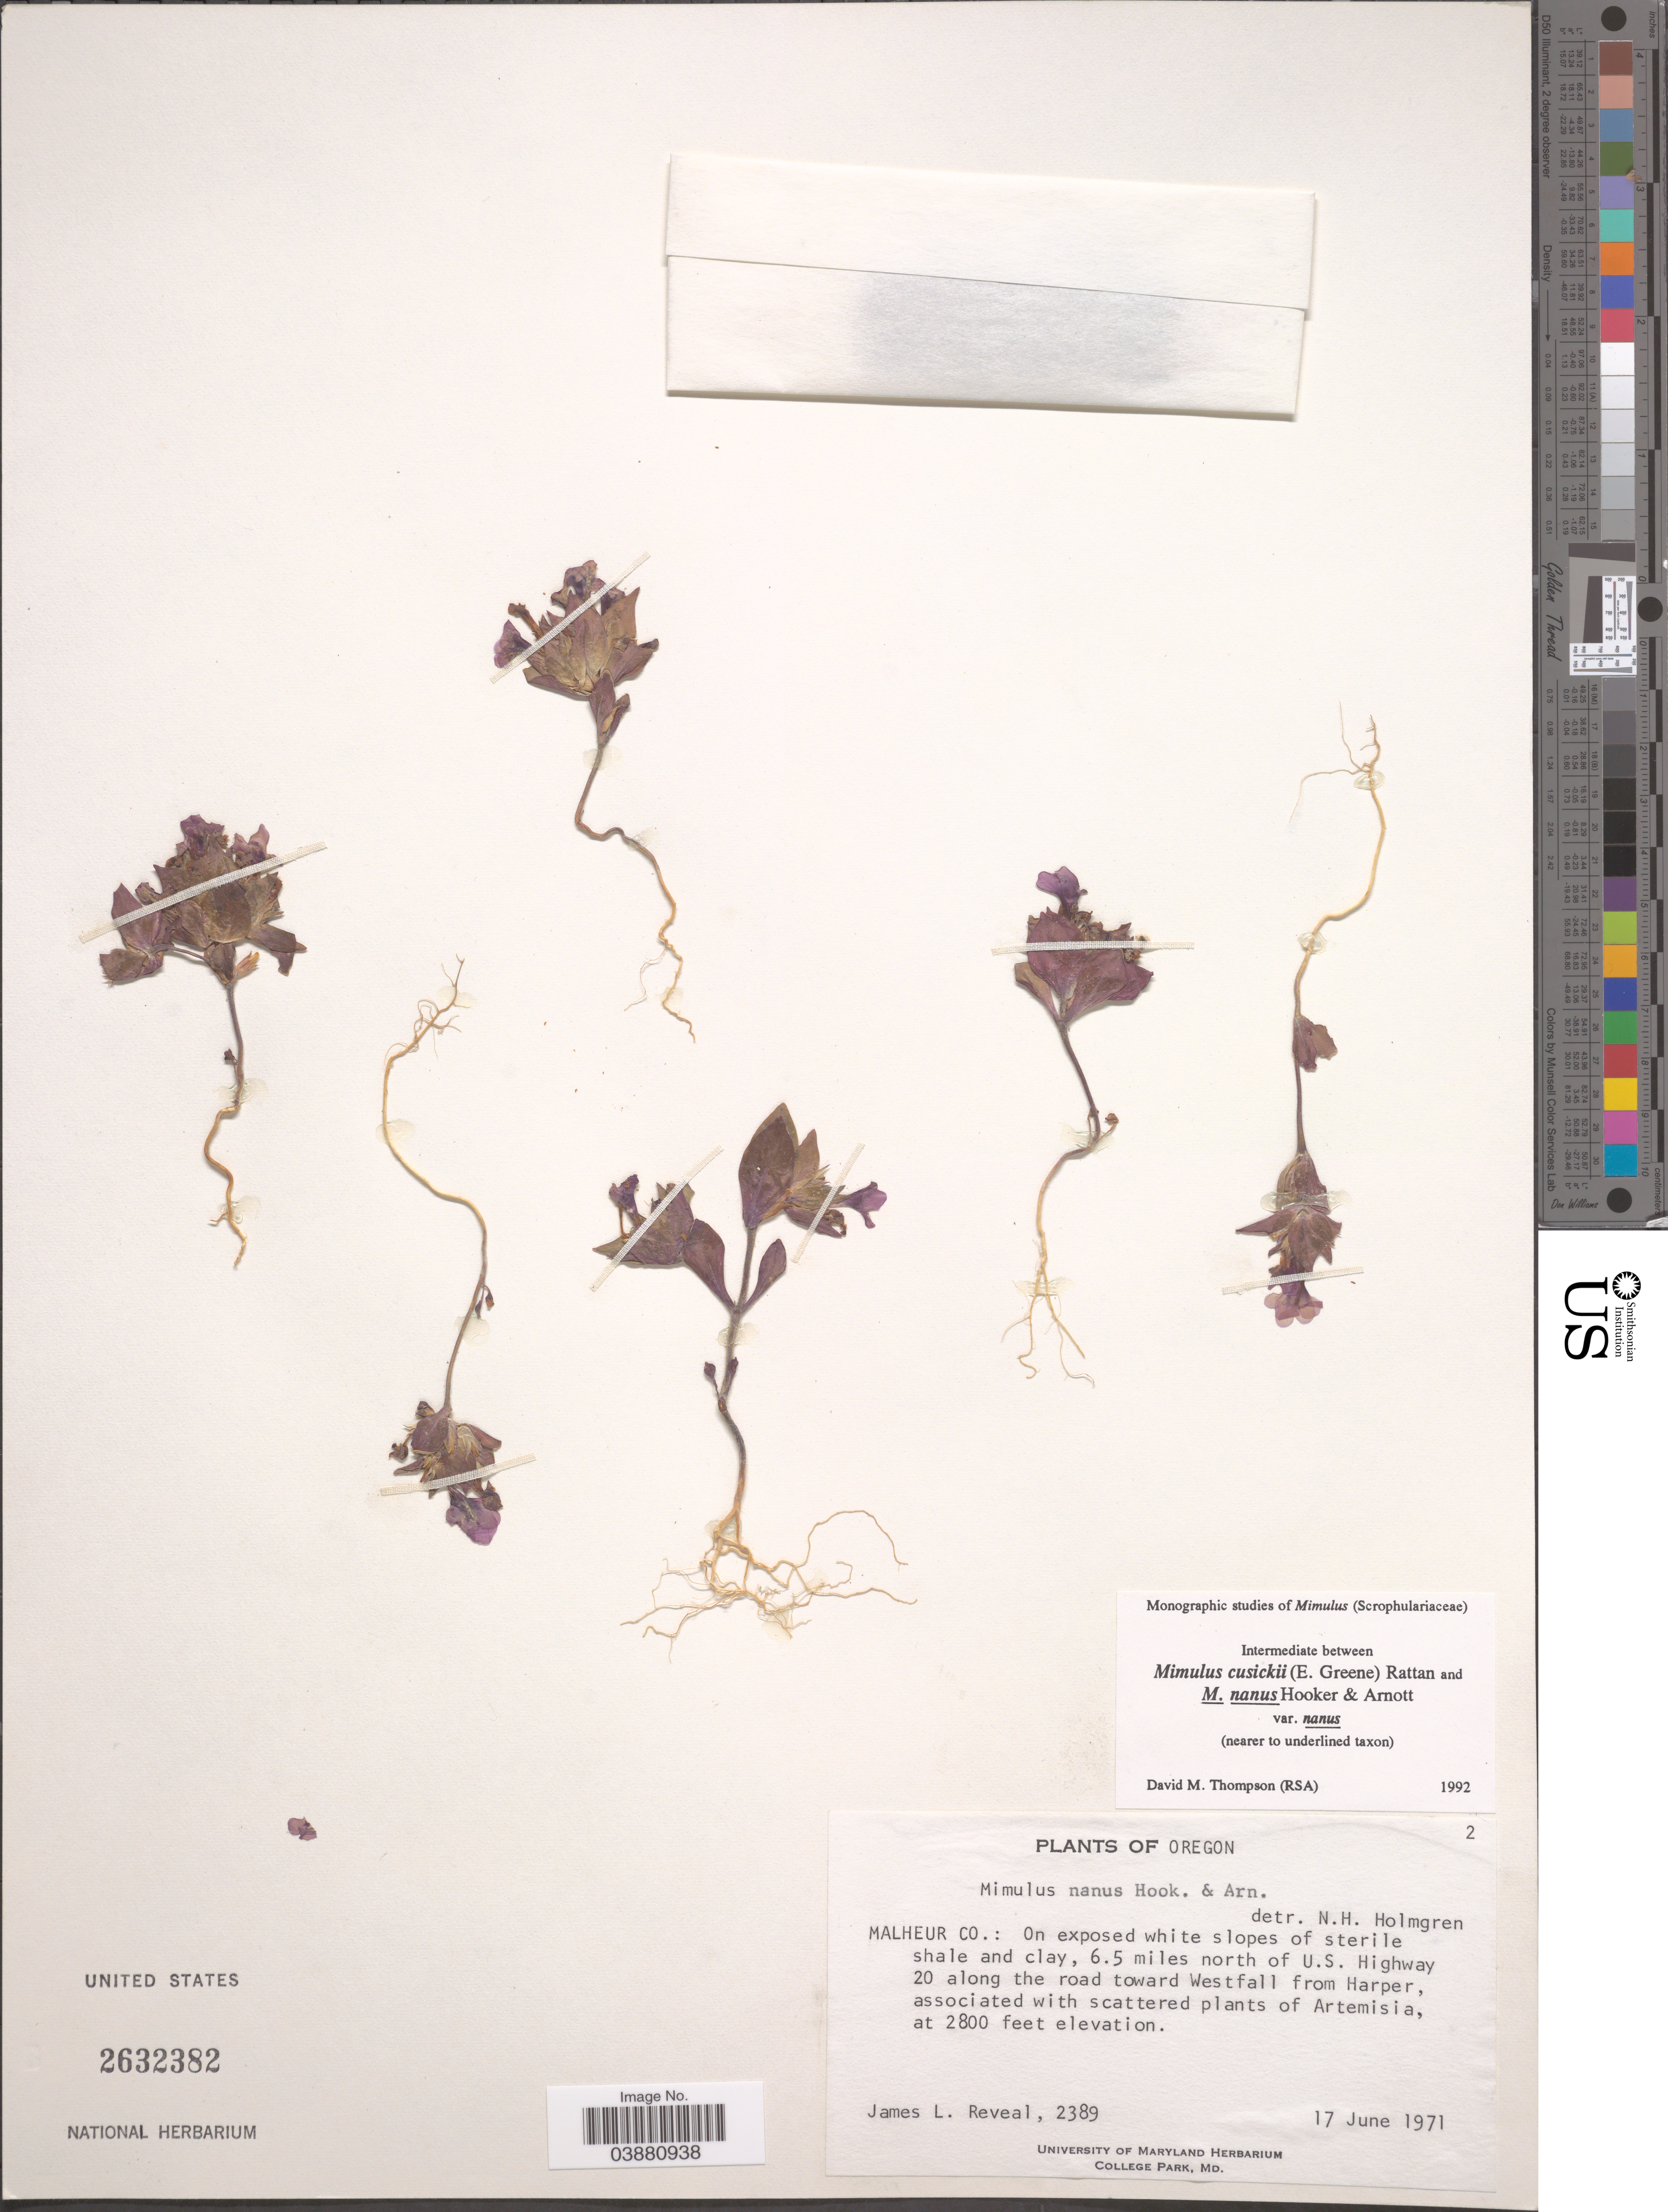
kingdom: Plantae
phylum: Tracheophyta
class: Magnoliopsida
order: Lamiales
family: Phrymaceae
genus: Mimulus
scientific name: Mimulus cusickii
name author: (Greene) Piper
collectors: J. L. Reveal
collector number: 2389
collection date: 1971-06-17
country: United States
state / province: Oregon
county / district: Malheur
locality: Malheur Co.: On exposed white slopes of sterile shale and clay, 6.5 miles north of U.S. Highway 20 along the road toward Westfall from Harper.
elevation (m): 853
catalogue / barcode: US 2632382